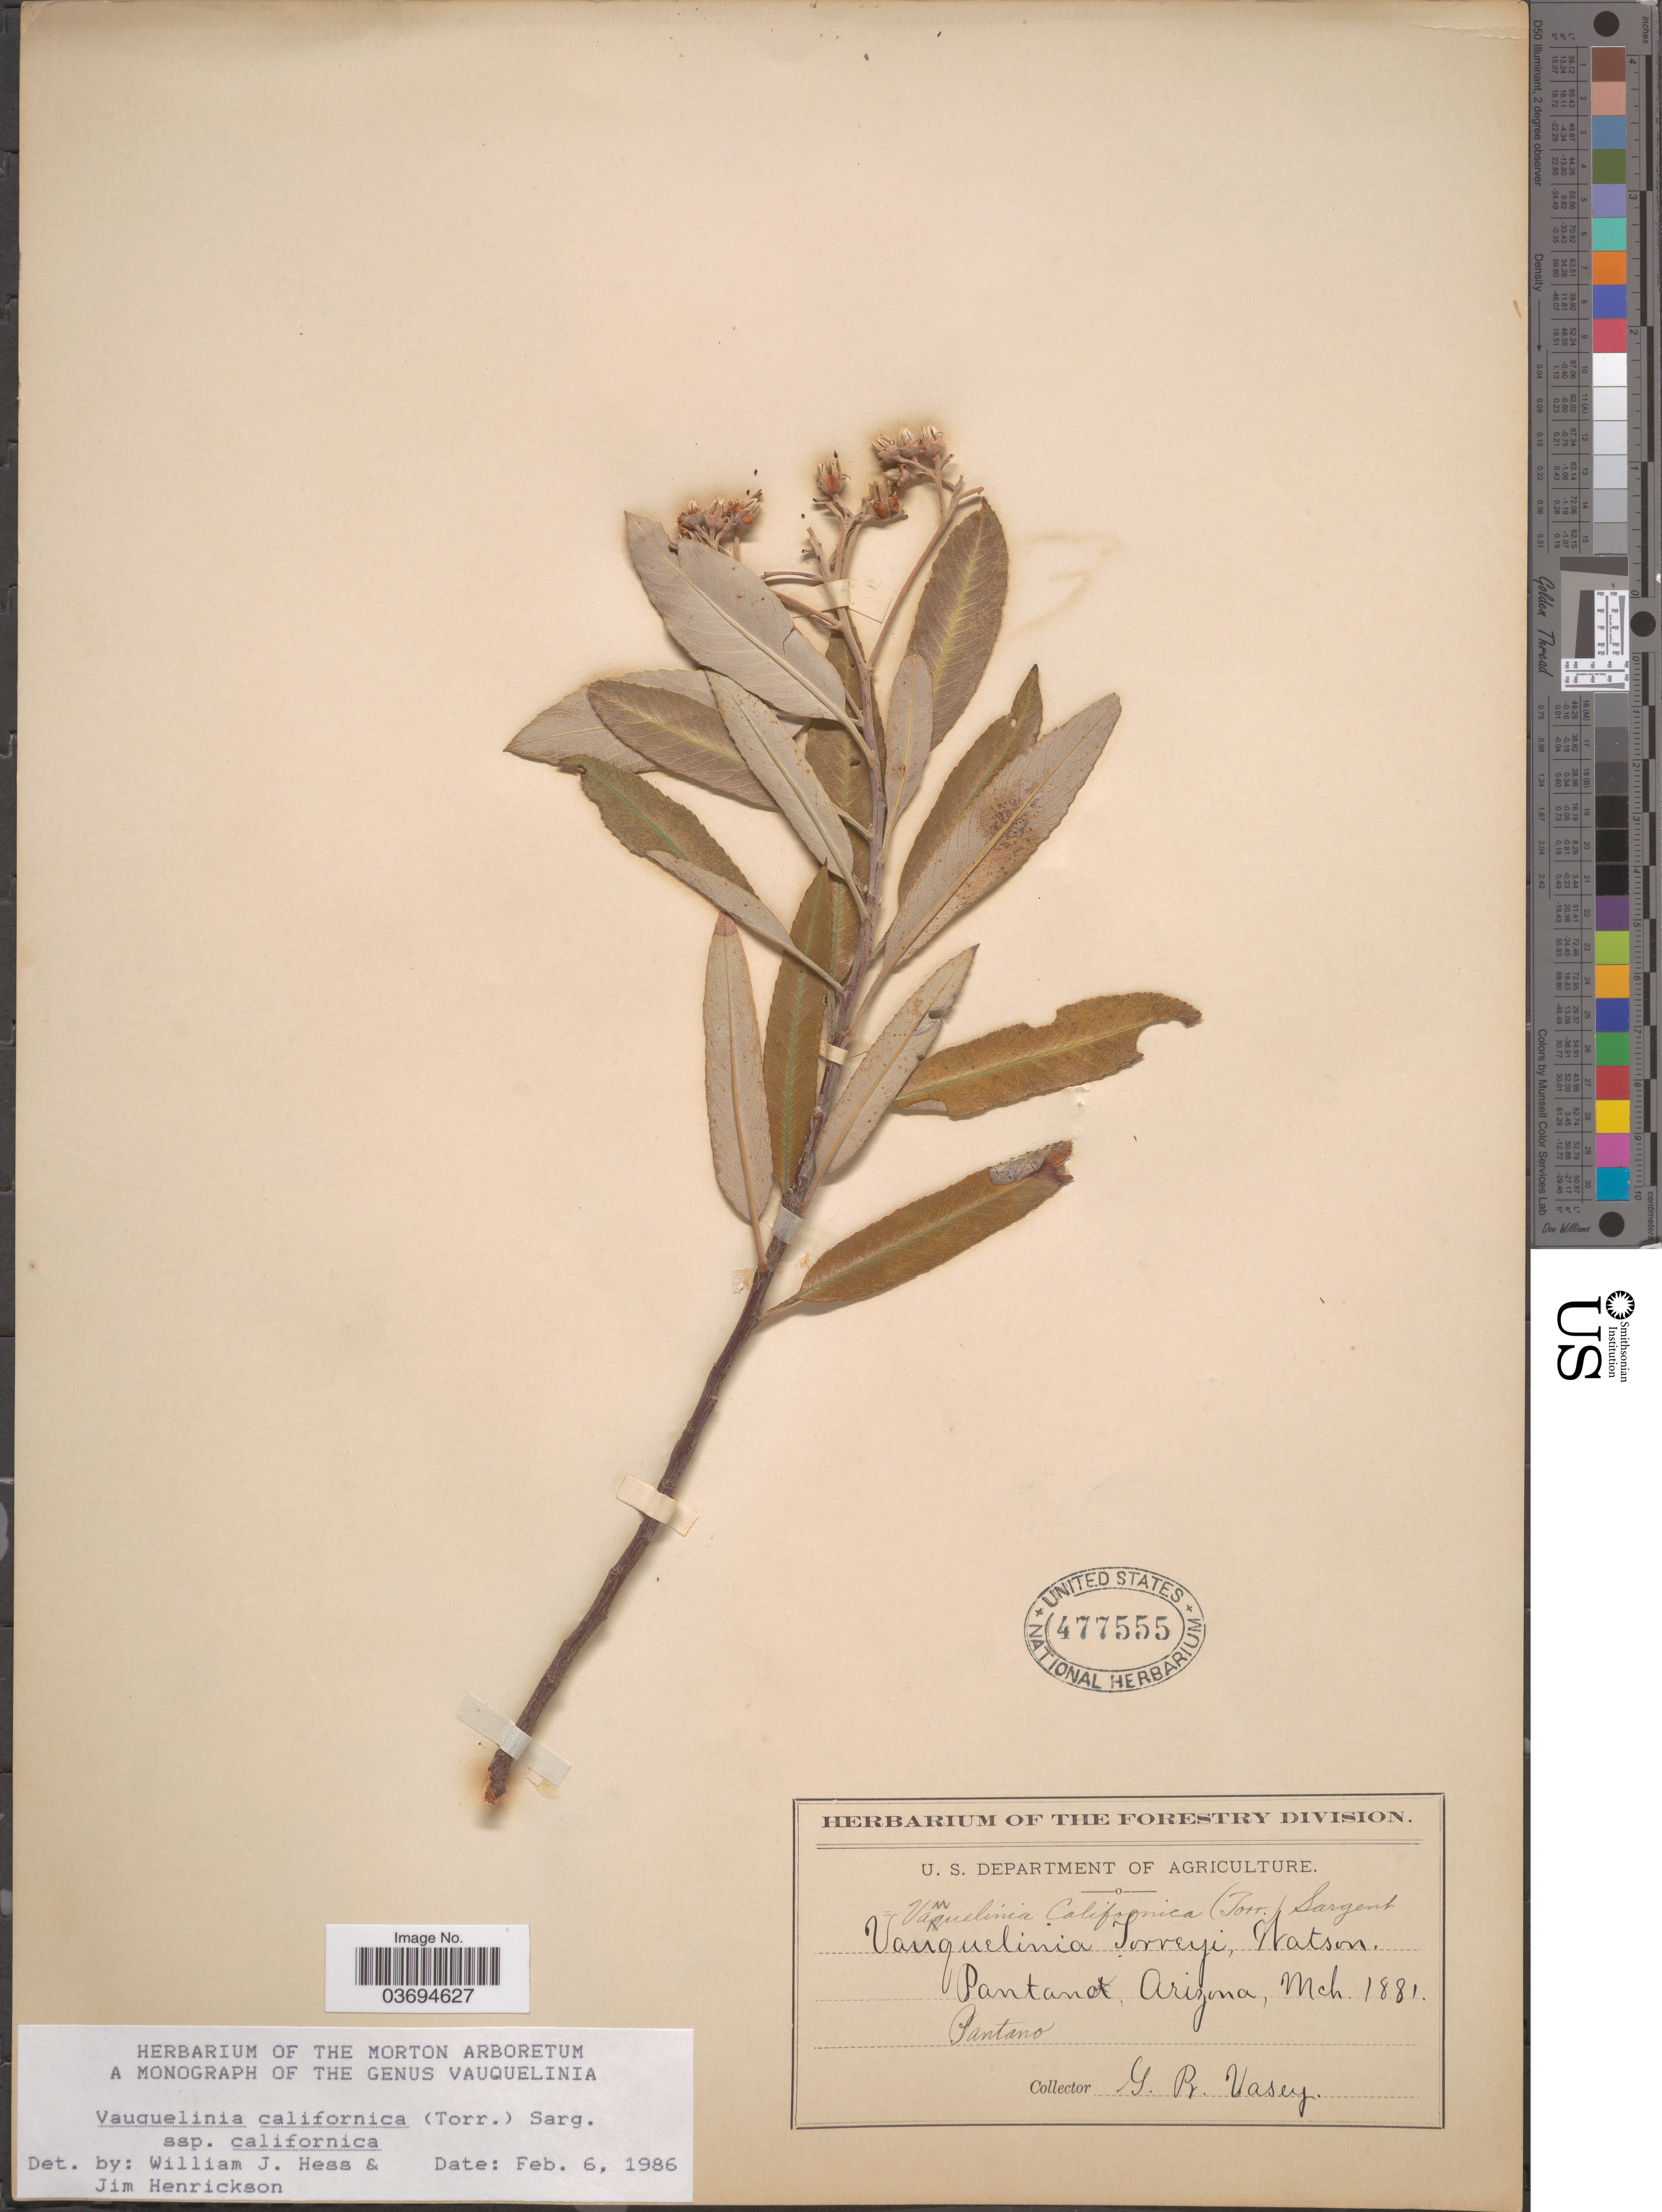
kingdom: Plantae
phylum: Tracheophyta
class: Magnoliopsida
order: Rosales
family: Rosaceae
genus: Vauquelinia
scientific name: Vauquelinia californica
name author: (Torr.) Sarg.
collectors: G. R. Vasey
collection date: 1881-03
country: United States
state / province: Arizona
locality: Pantano.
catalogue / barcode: US 477555